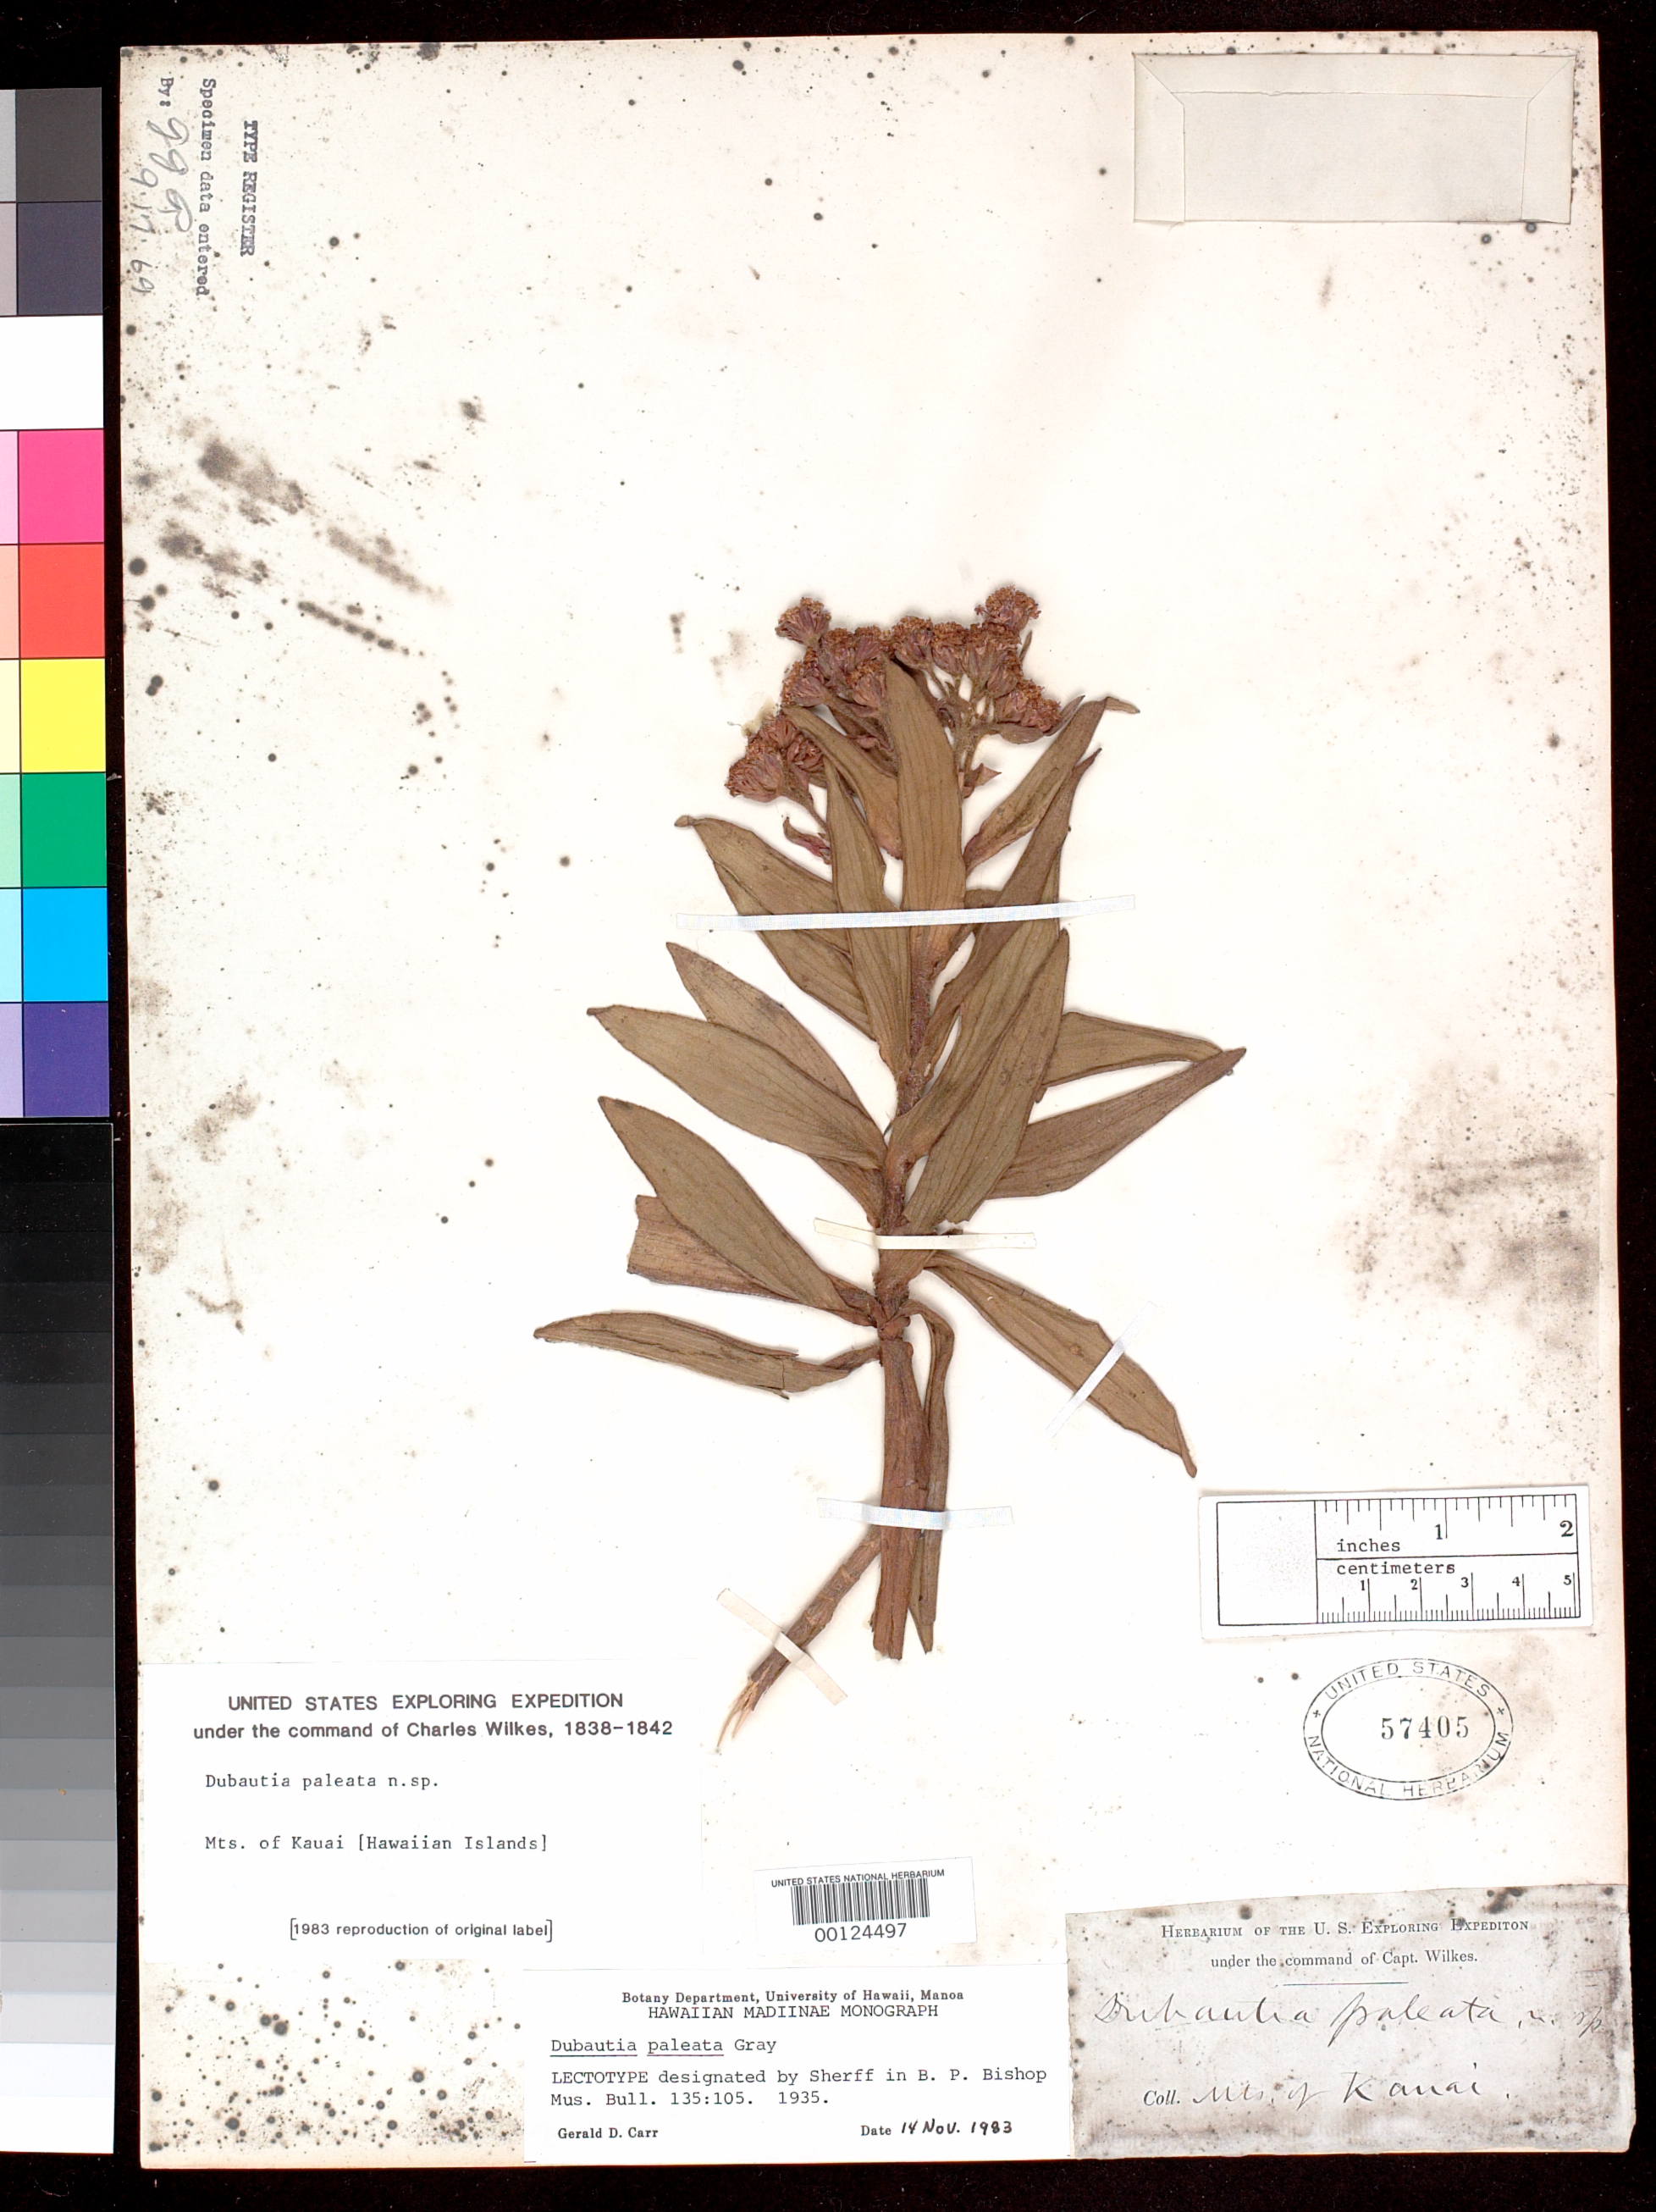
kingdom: Plantae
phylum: Tracheophyta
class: Magnoliopsida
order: Asterales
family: Asteraceae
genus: Dubautia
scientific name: Dubautia paleata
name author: A. Gray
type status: Lectotype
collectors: Wilkes Explor. Exped.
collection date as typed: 1838 to -- --- 1842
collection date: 1838/1842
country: United States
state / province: Hawaii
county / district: Kauai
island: Kaua'i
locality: Mountains of Kauai.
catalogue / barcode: US 57405